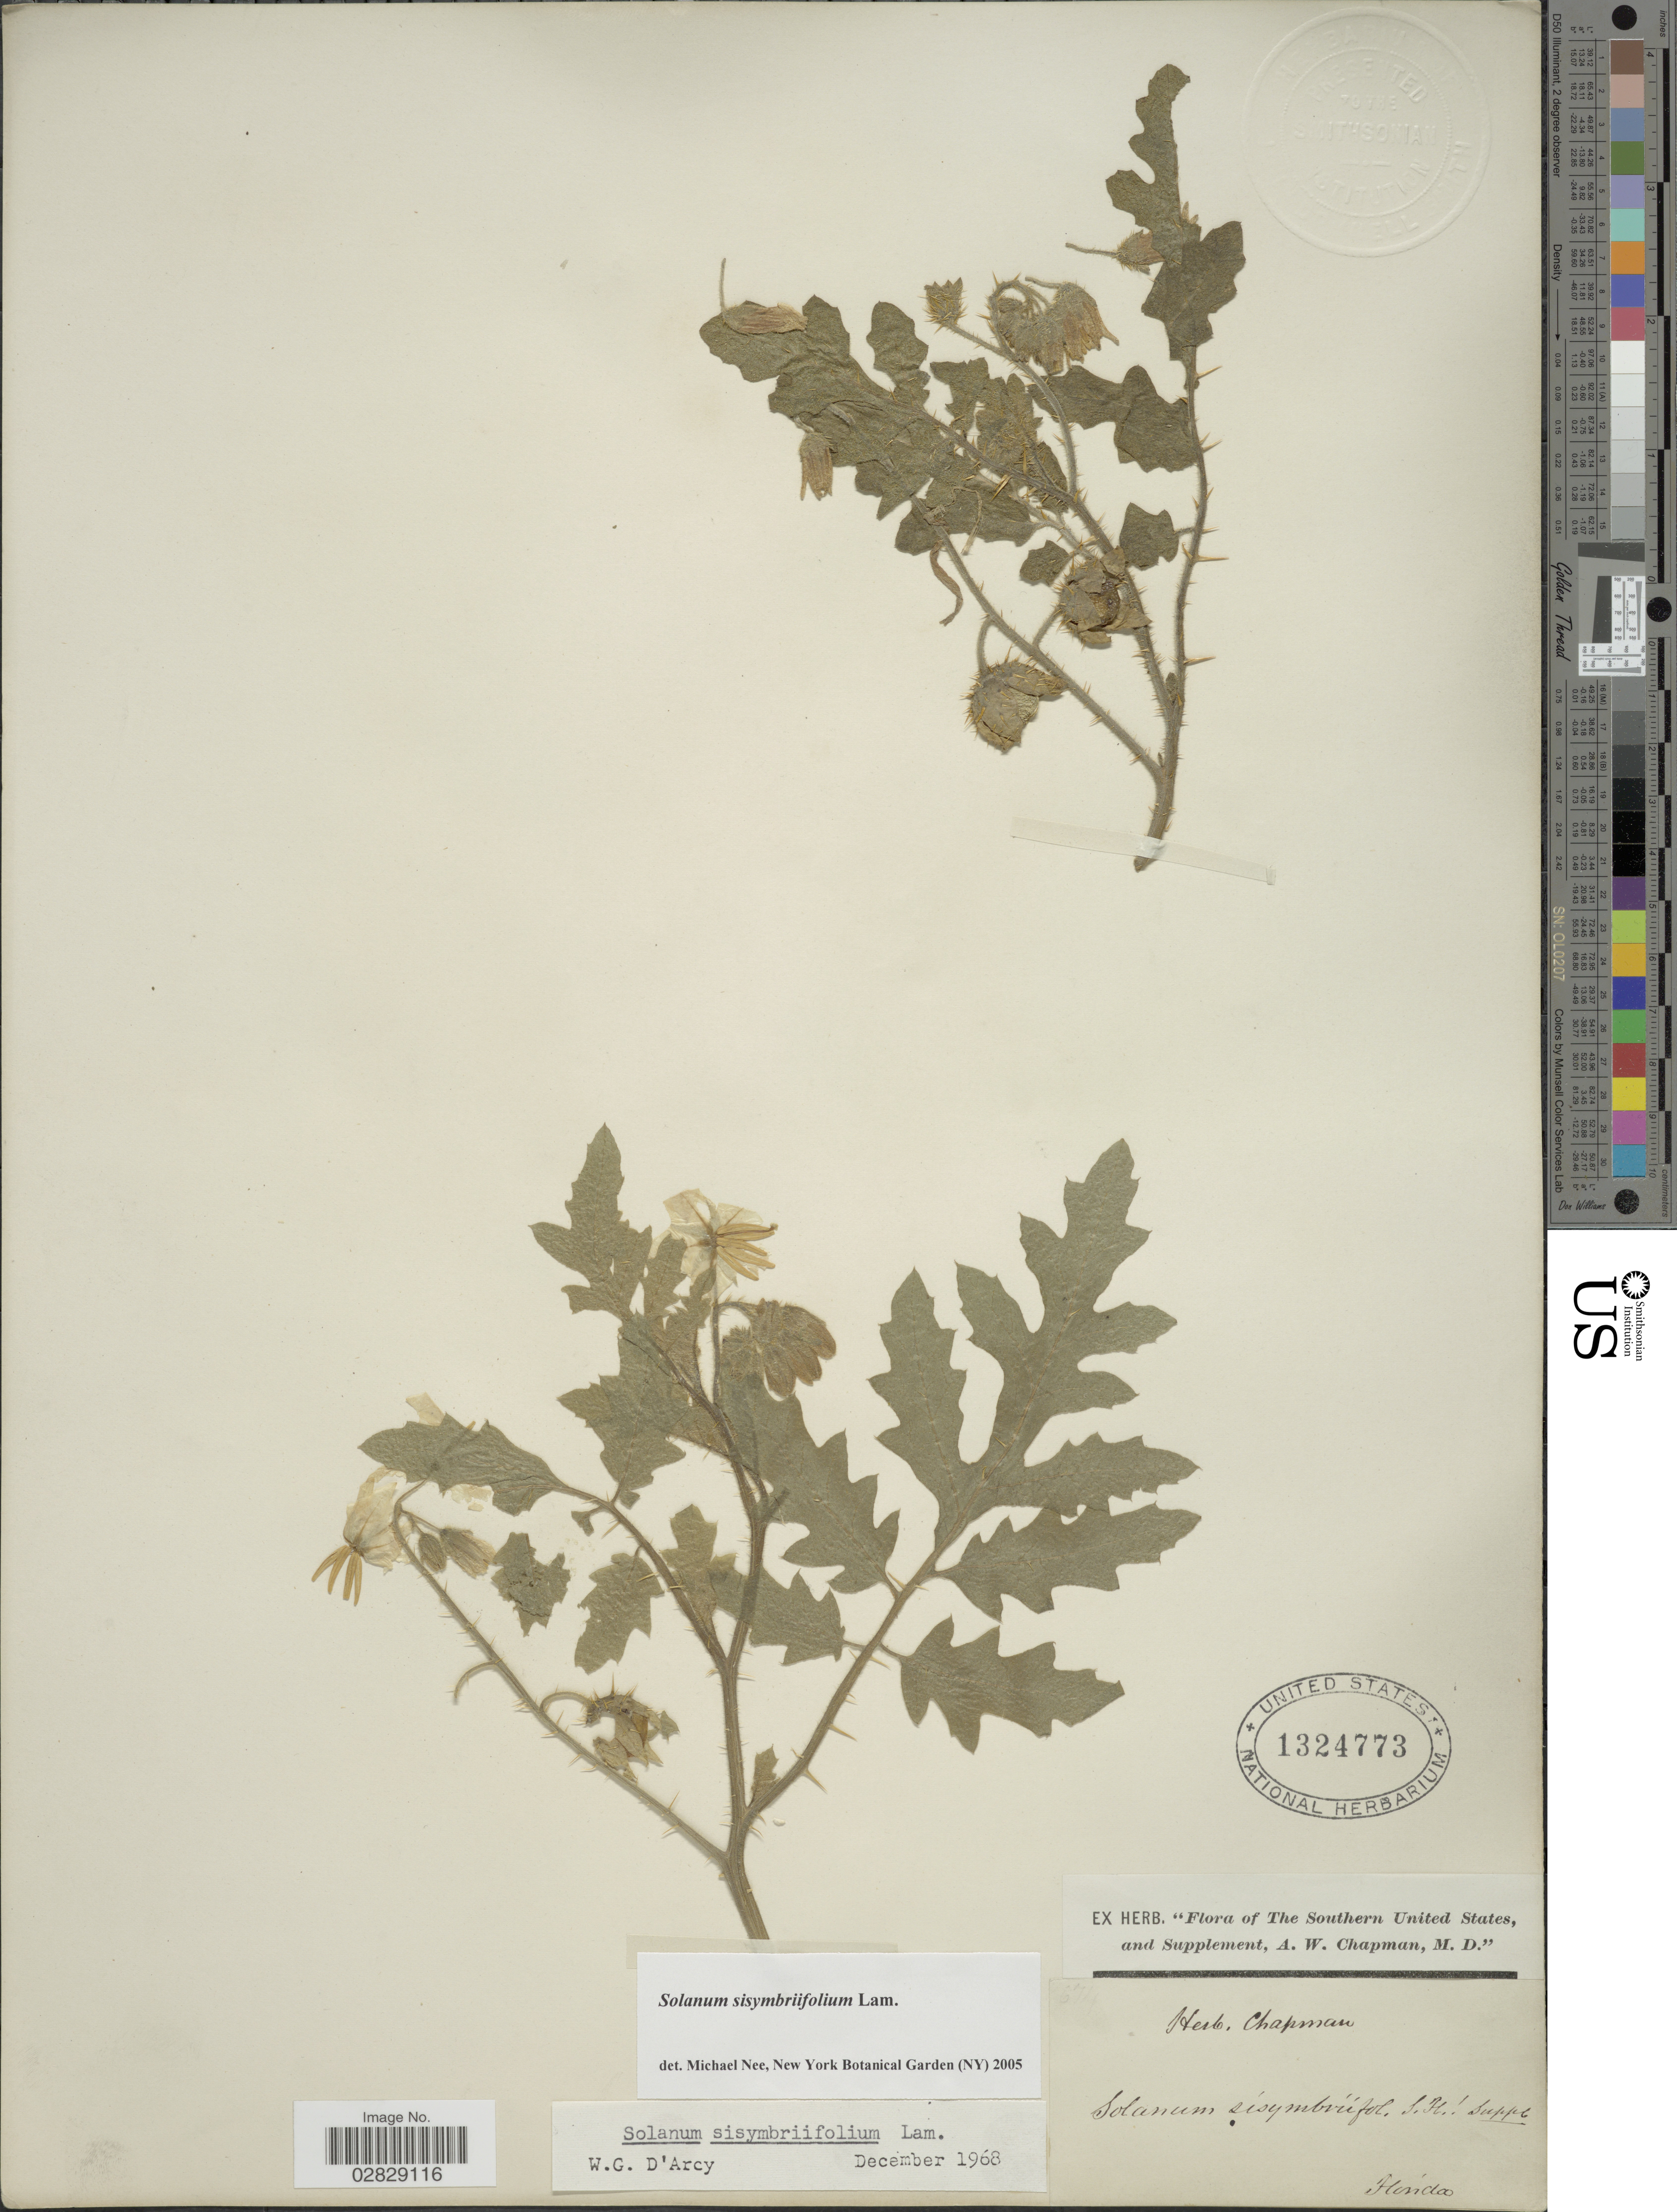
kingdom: Plantae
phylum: Tracheophyta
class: Magnoliopsida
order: Solanales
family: Solanaceae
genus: Solanum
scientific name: Solanum sisymbrifolium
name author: Lam.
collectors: ex herb. A.W. Chapman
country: United States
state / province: Florida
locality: Southern United States, and Supplement.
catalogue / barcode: US 1324773